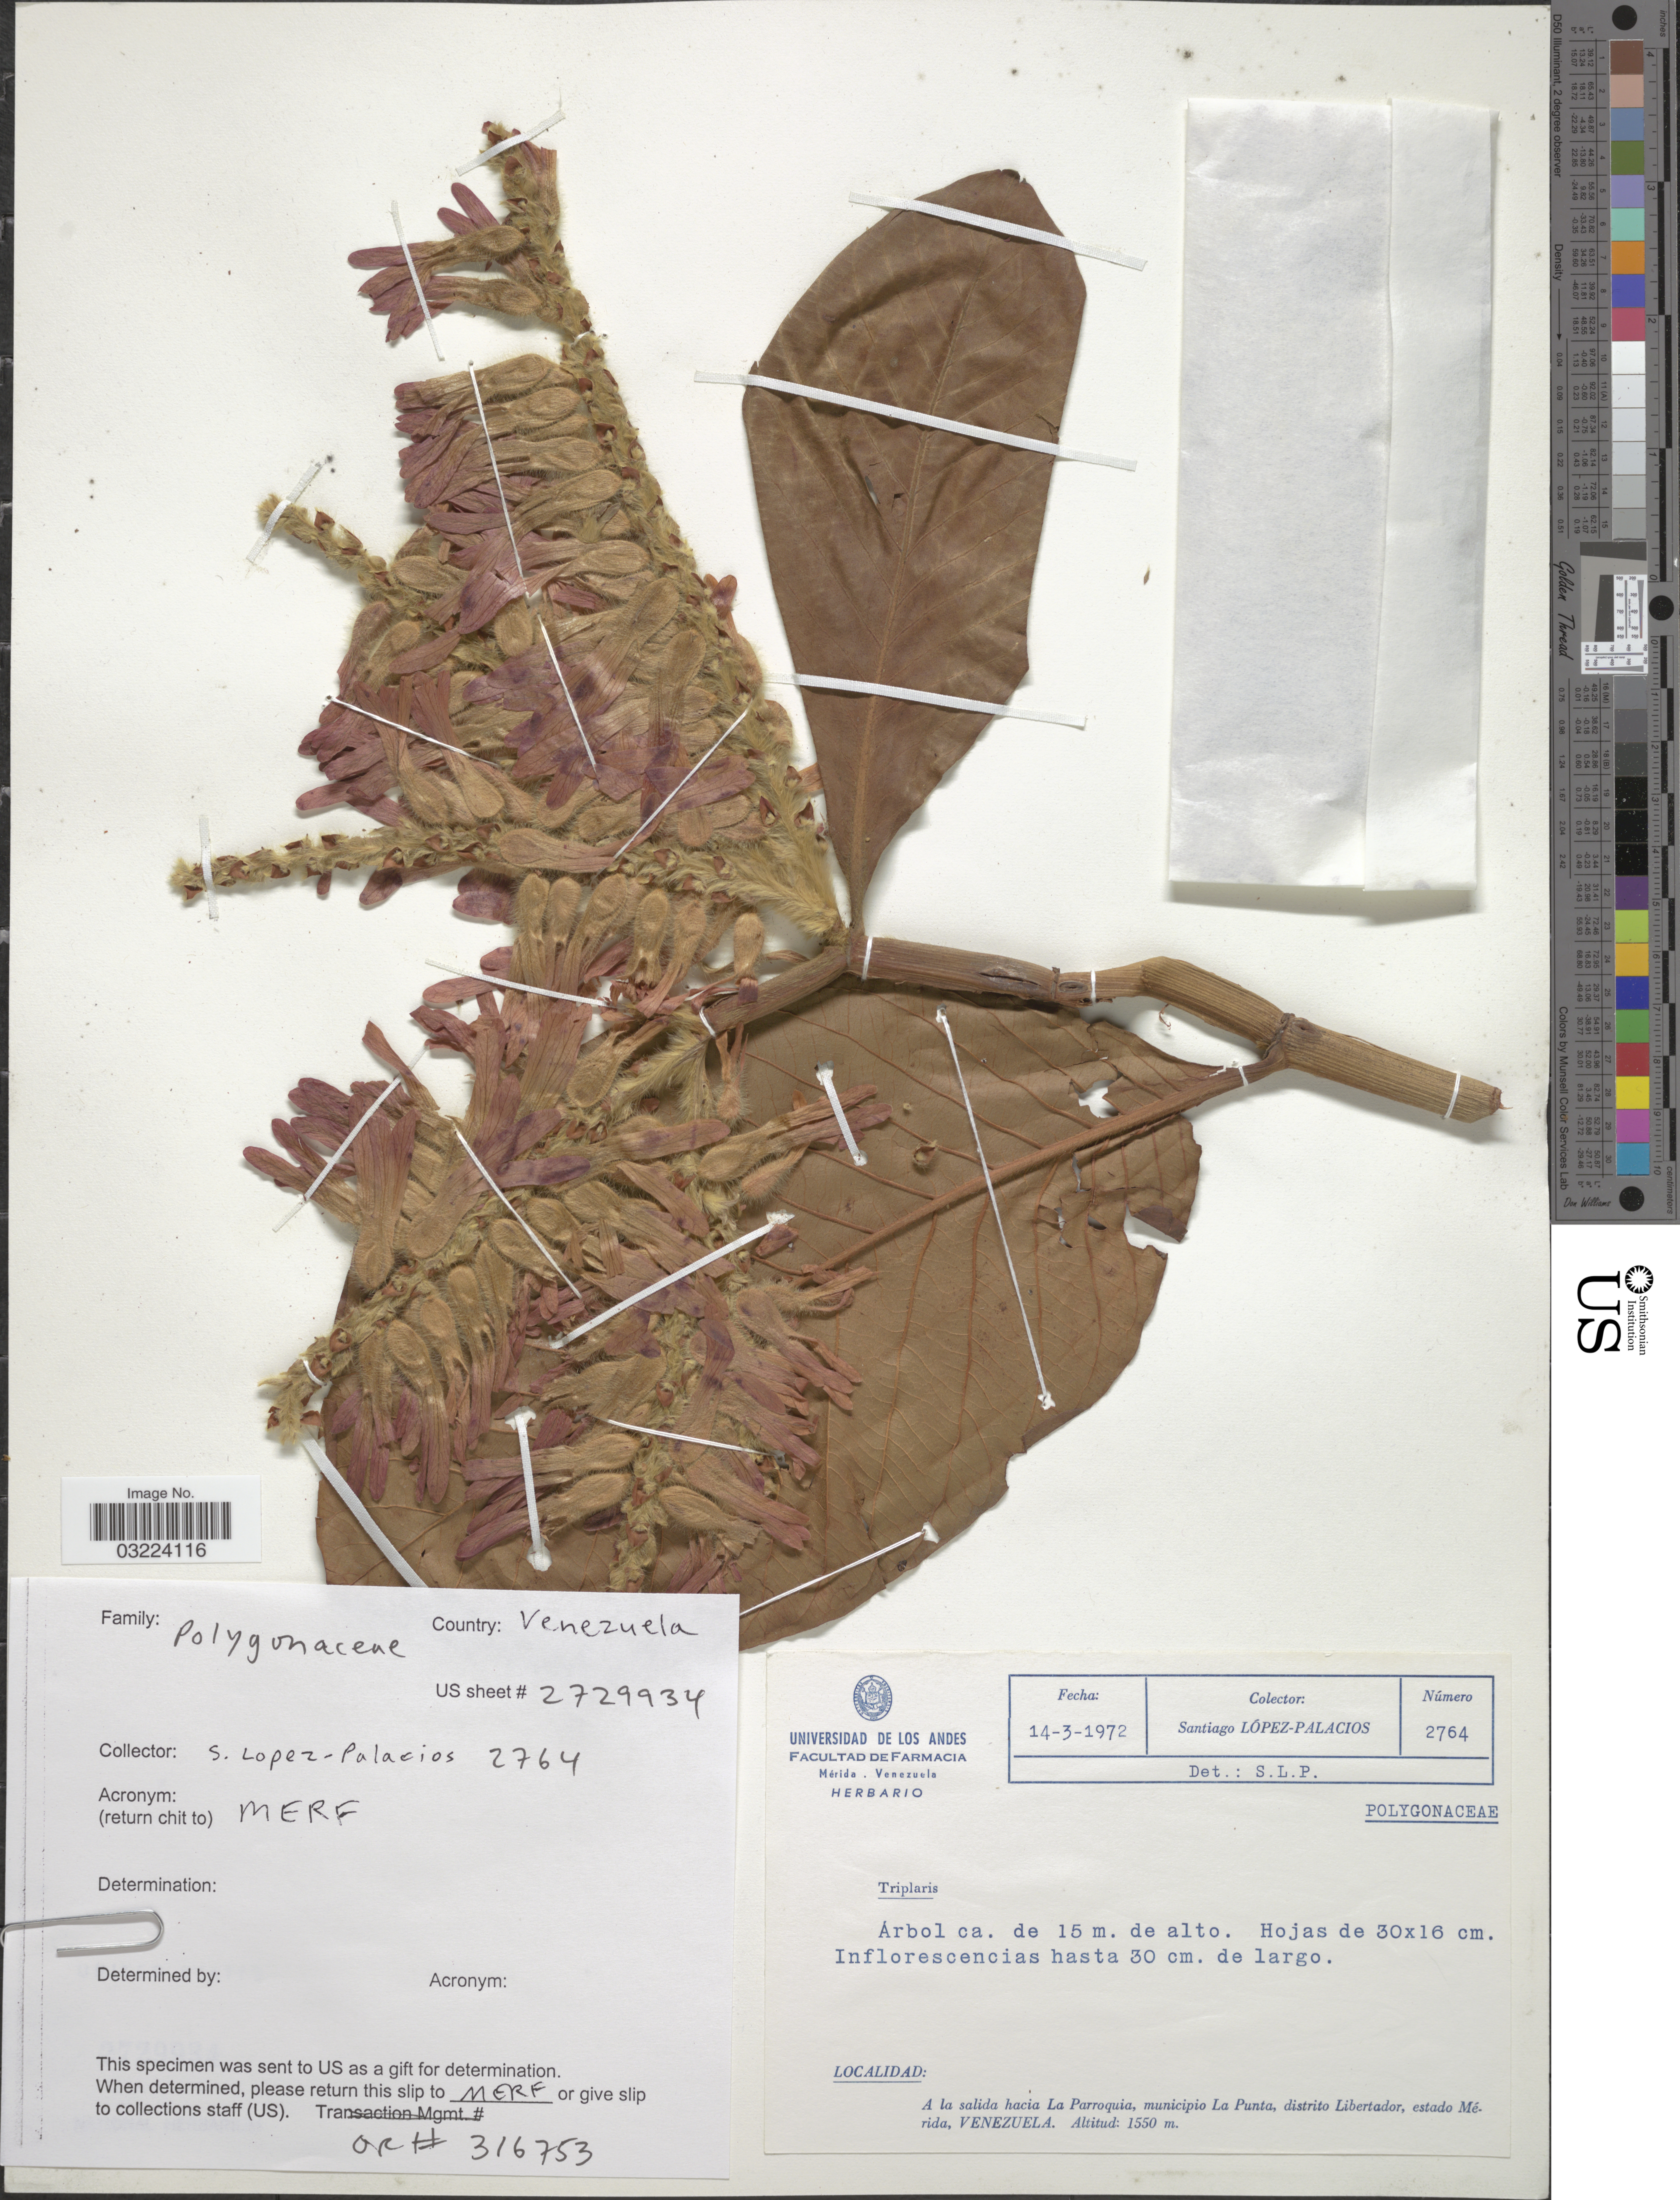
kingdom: Plantae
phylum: Tracheophyta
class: Magnoliopsida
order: Caryophyllales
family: Polygonaceae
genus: Triplaris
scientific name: Triplaris sp.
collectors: S. López-Palacios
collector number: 2764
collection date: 1972-03-14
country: Venezuela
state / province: Mérida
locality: A la salida hacia La Parroquia, municipio La Punta, distrito Libertador.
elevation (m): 1550